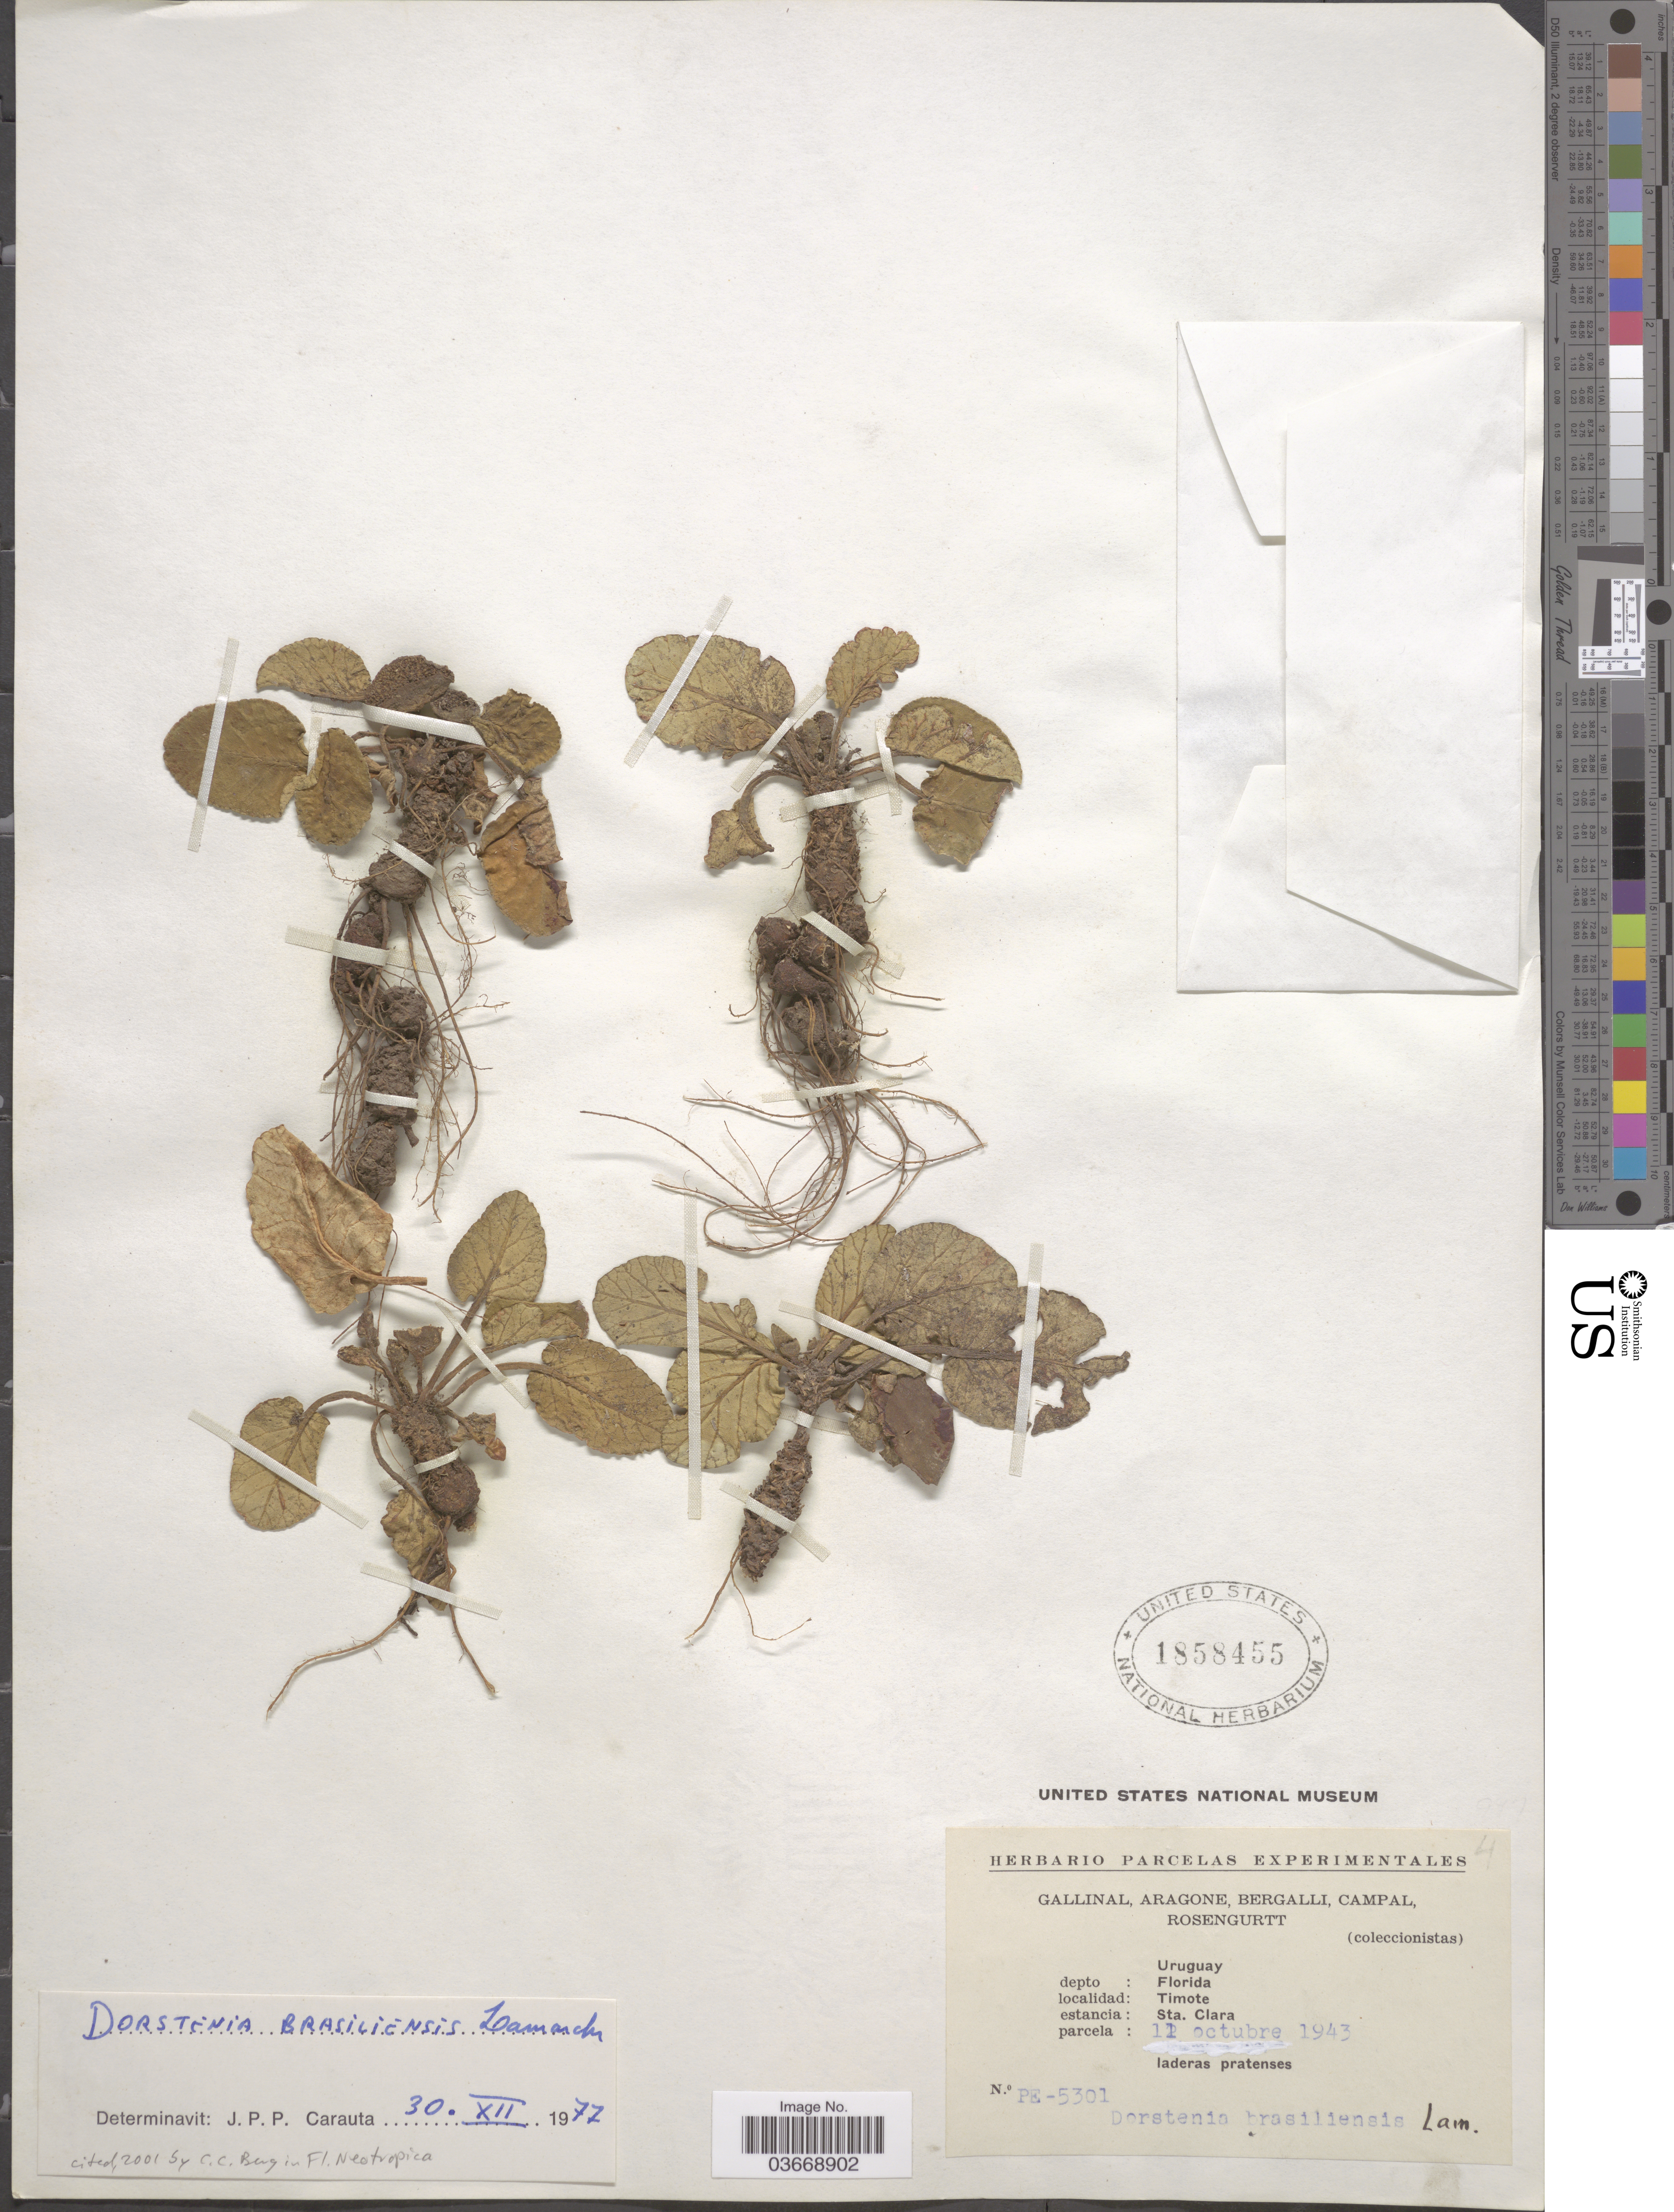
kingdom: Plantae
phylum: Tracheophyta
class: Magnoliopsida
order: Rosales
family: Moraceae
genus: Dorstenia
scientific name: Dorstenia brasiliensis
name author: Lam.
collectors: -. Gallinal, -- Aragone, -- Bergalli, -- Campal & Rosengurtt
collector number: PE-5301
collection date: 1943-10-11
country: Uruguay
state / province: Florida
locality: Depto: Florida. Timote. Estancia: Sta. Clara.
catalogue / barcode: US 1858455